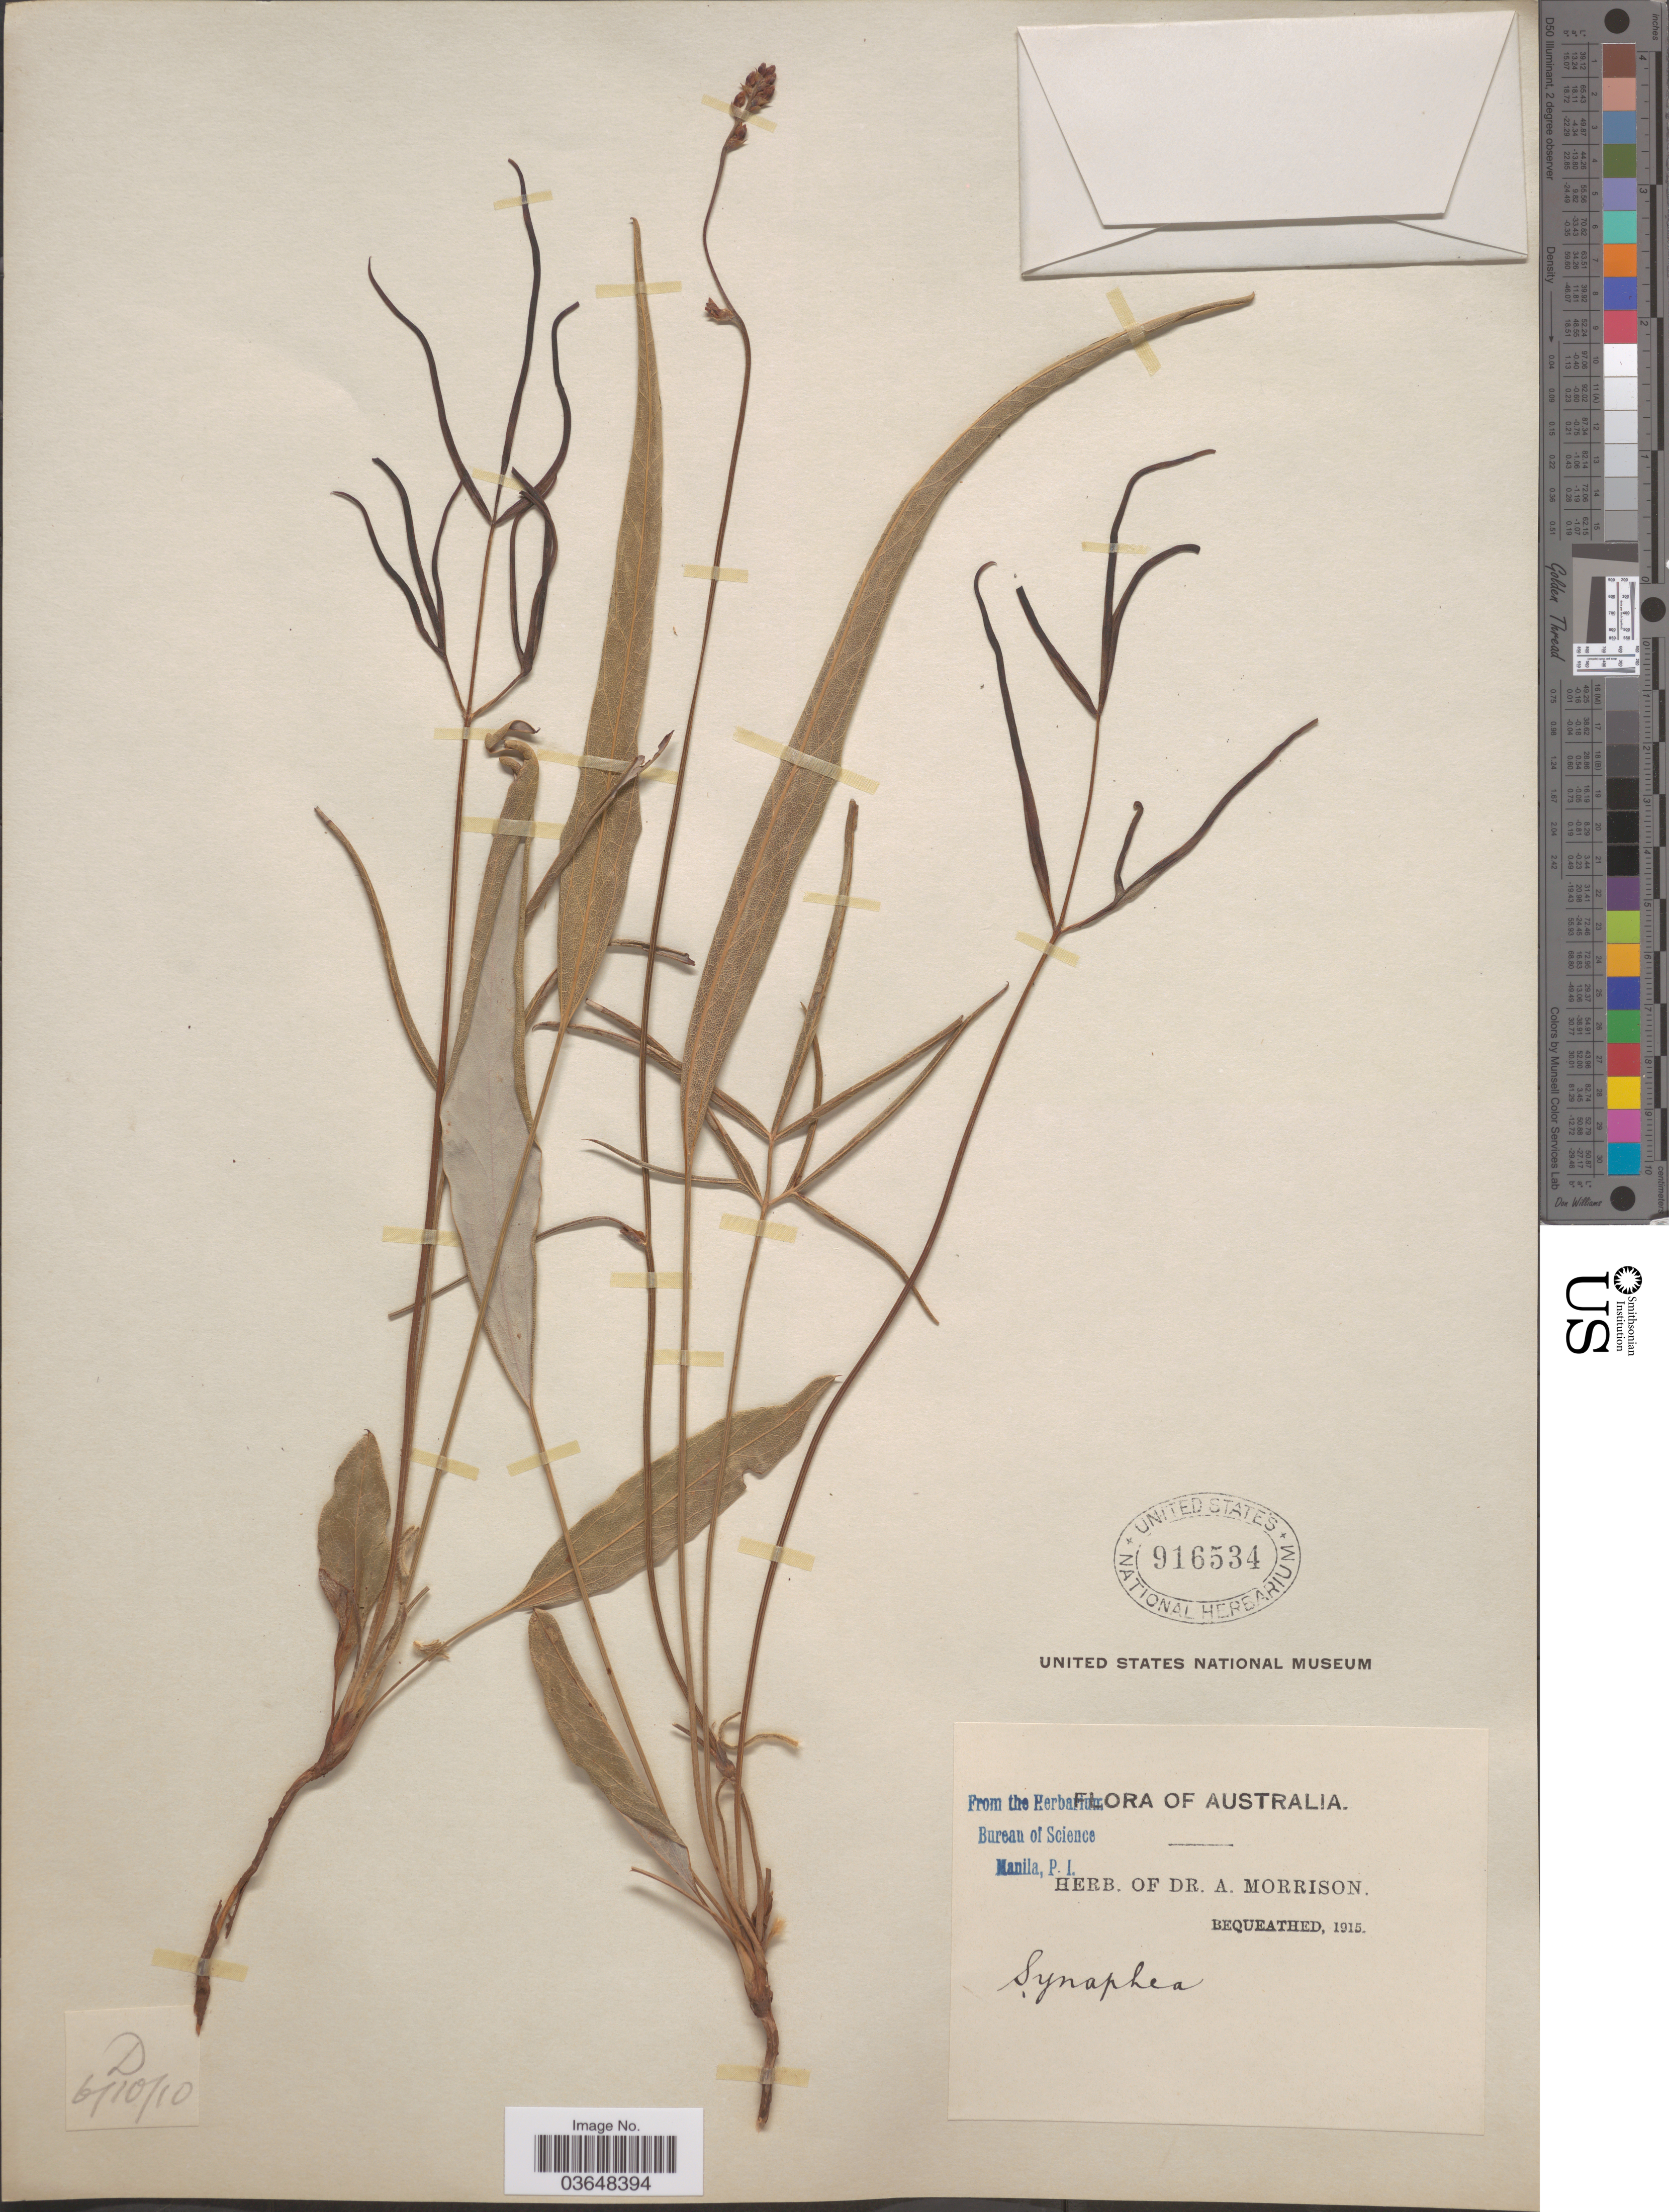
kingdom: Plantae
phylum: Tracheophyta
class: Magnoliopsida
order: Proteales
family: Proteaceae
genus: Synaphea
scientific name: Synaphea sp.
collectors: ex herb. Dr. A. Morrison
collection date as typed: Transcribed d/m/y: 6/10/10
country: Australia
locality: D. [unsure placement]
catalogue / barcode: US 916534